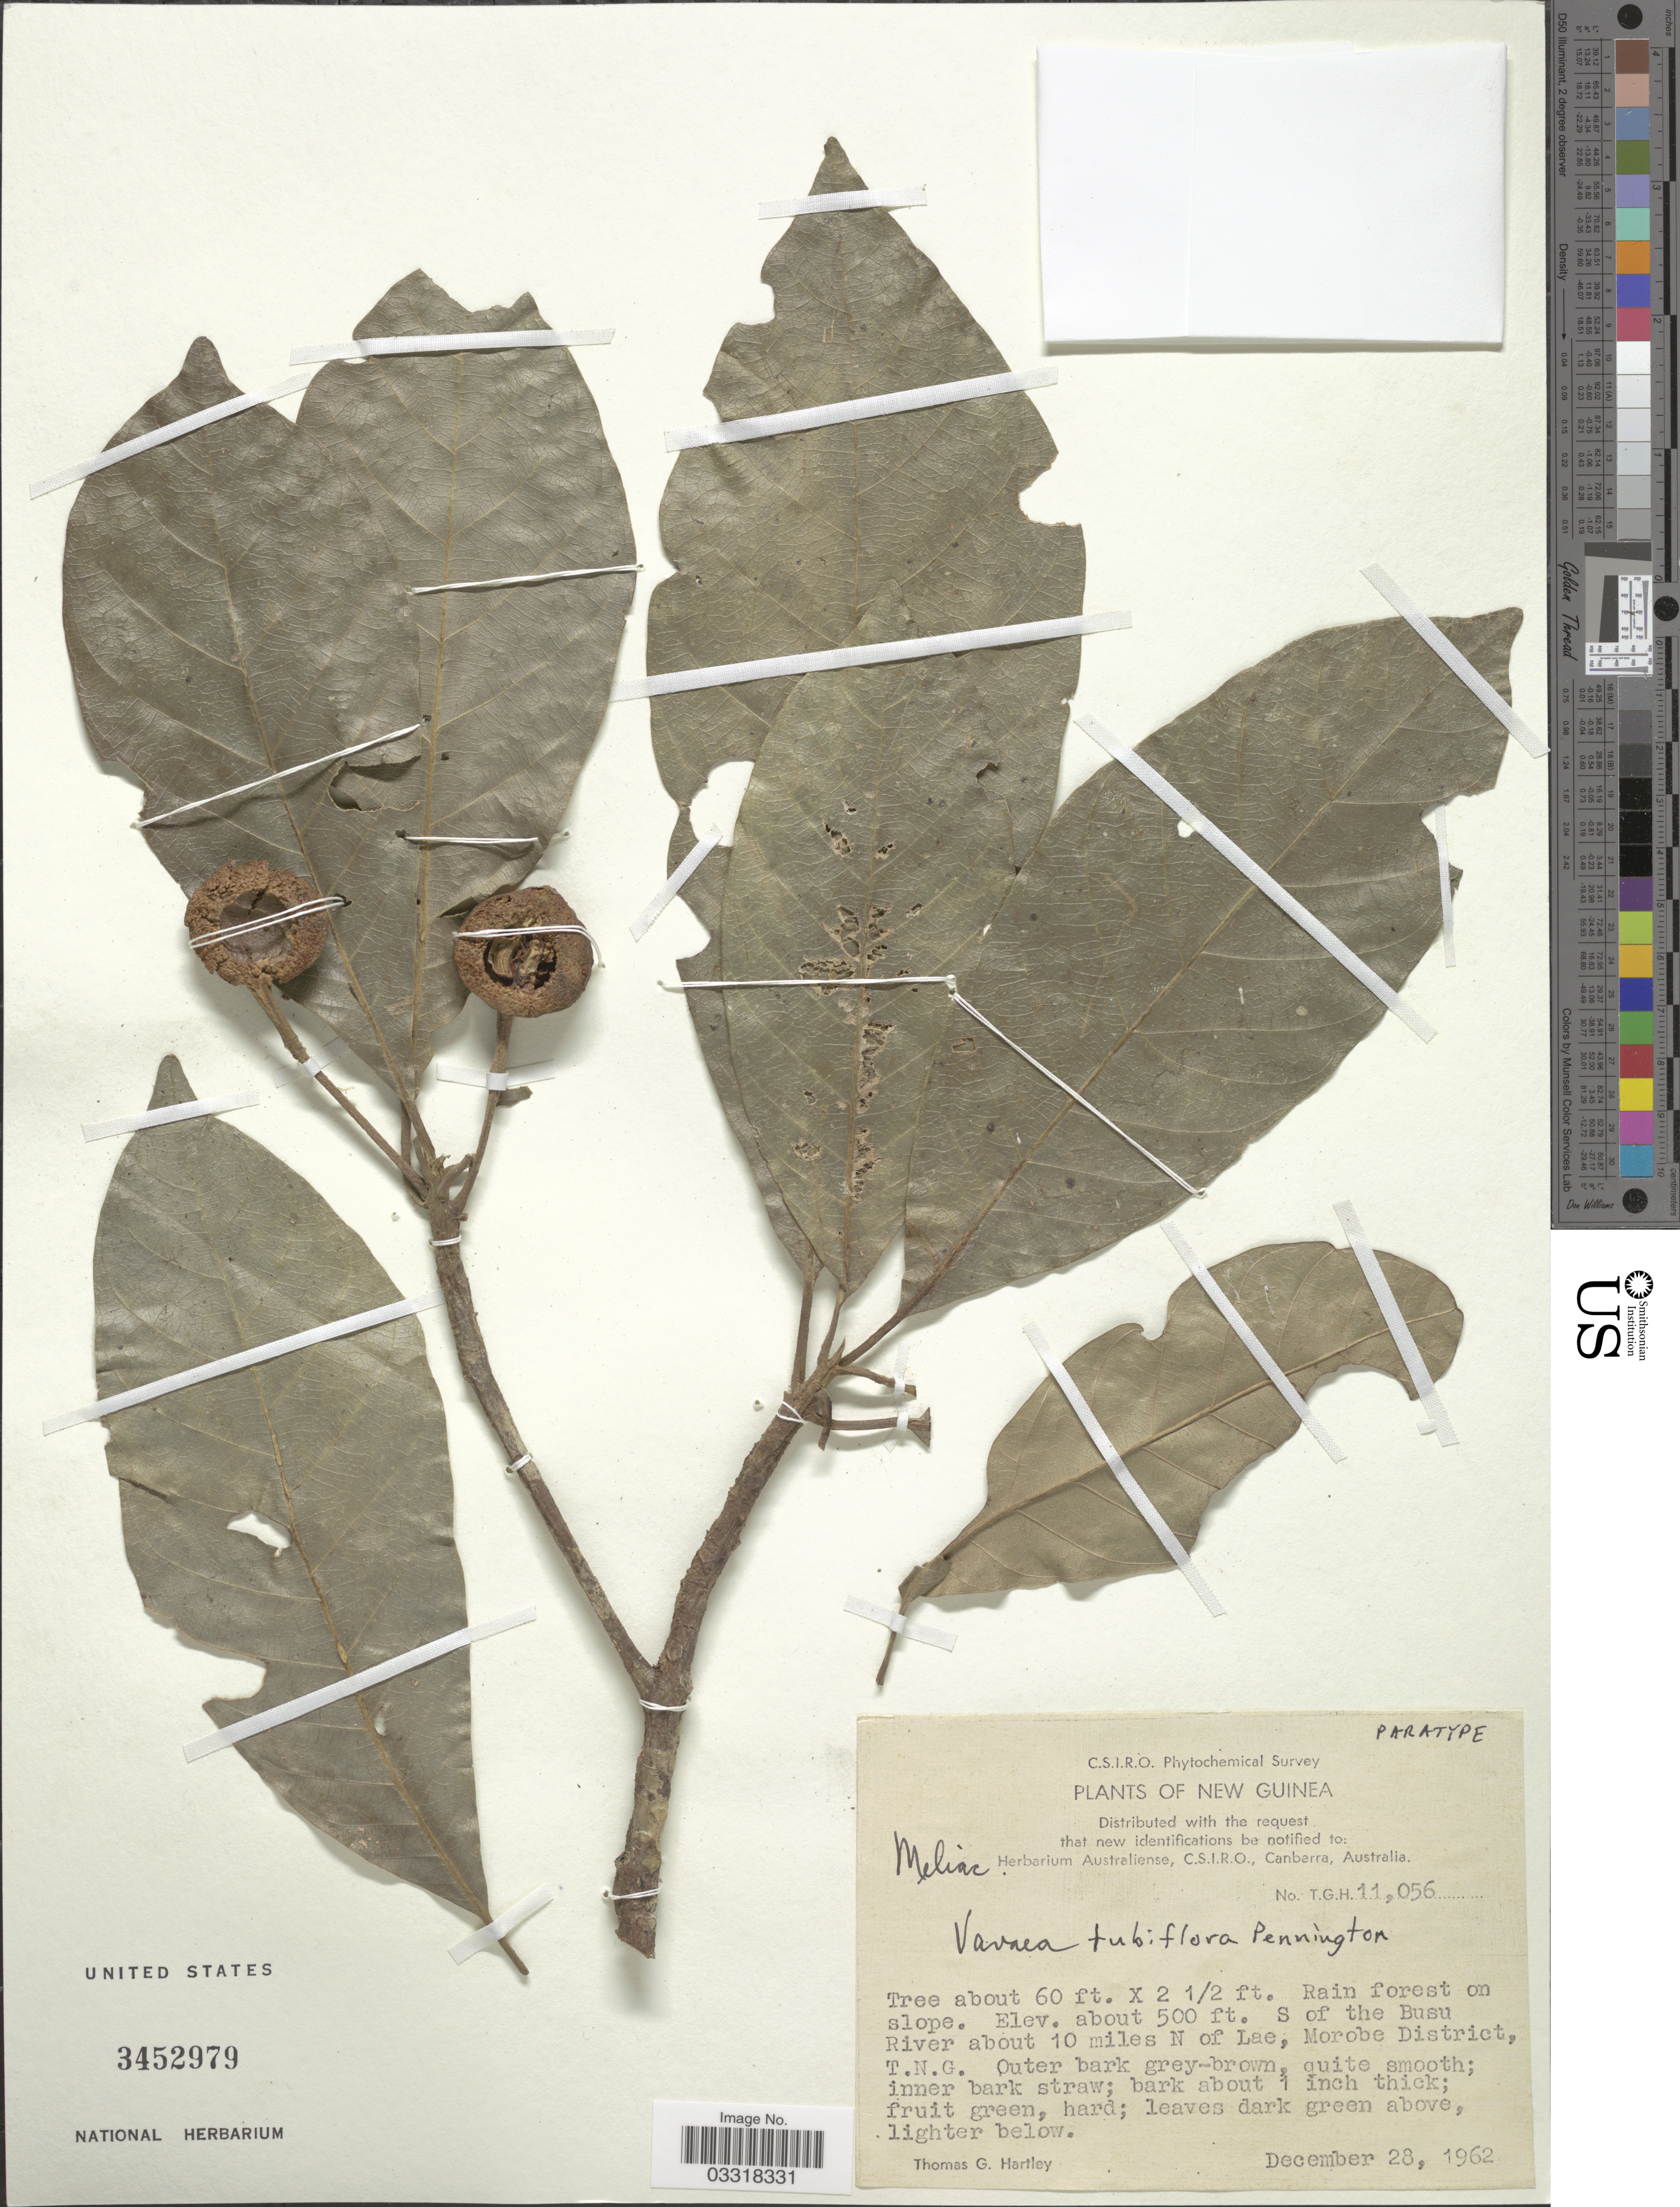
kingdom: Plantae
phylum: Tracheophyta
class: Magnoliopsida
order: Sapindales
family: Meliaceae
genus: Vavaea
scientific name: Vavaea tubiflora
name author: T.D. Penn.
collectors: T. G. Hartley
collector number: TGH11056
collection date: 1962-12-28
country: Papua New Guinea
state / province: Morobe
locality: New Guinea. S of the Busu River about 10 miles N of Lae, Morobe District, T.N.G.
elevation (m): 152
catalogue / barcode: US 3452979